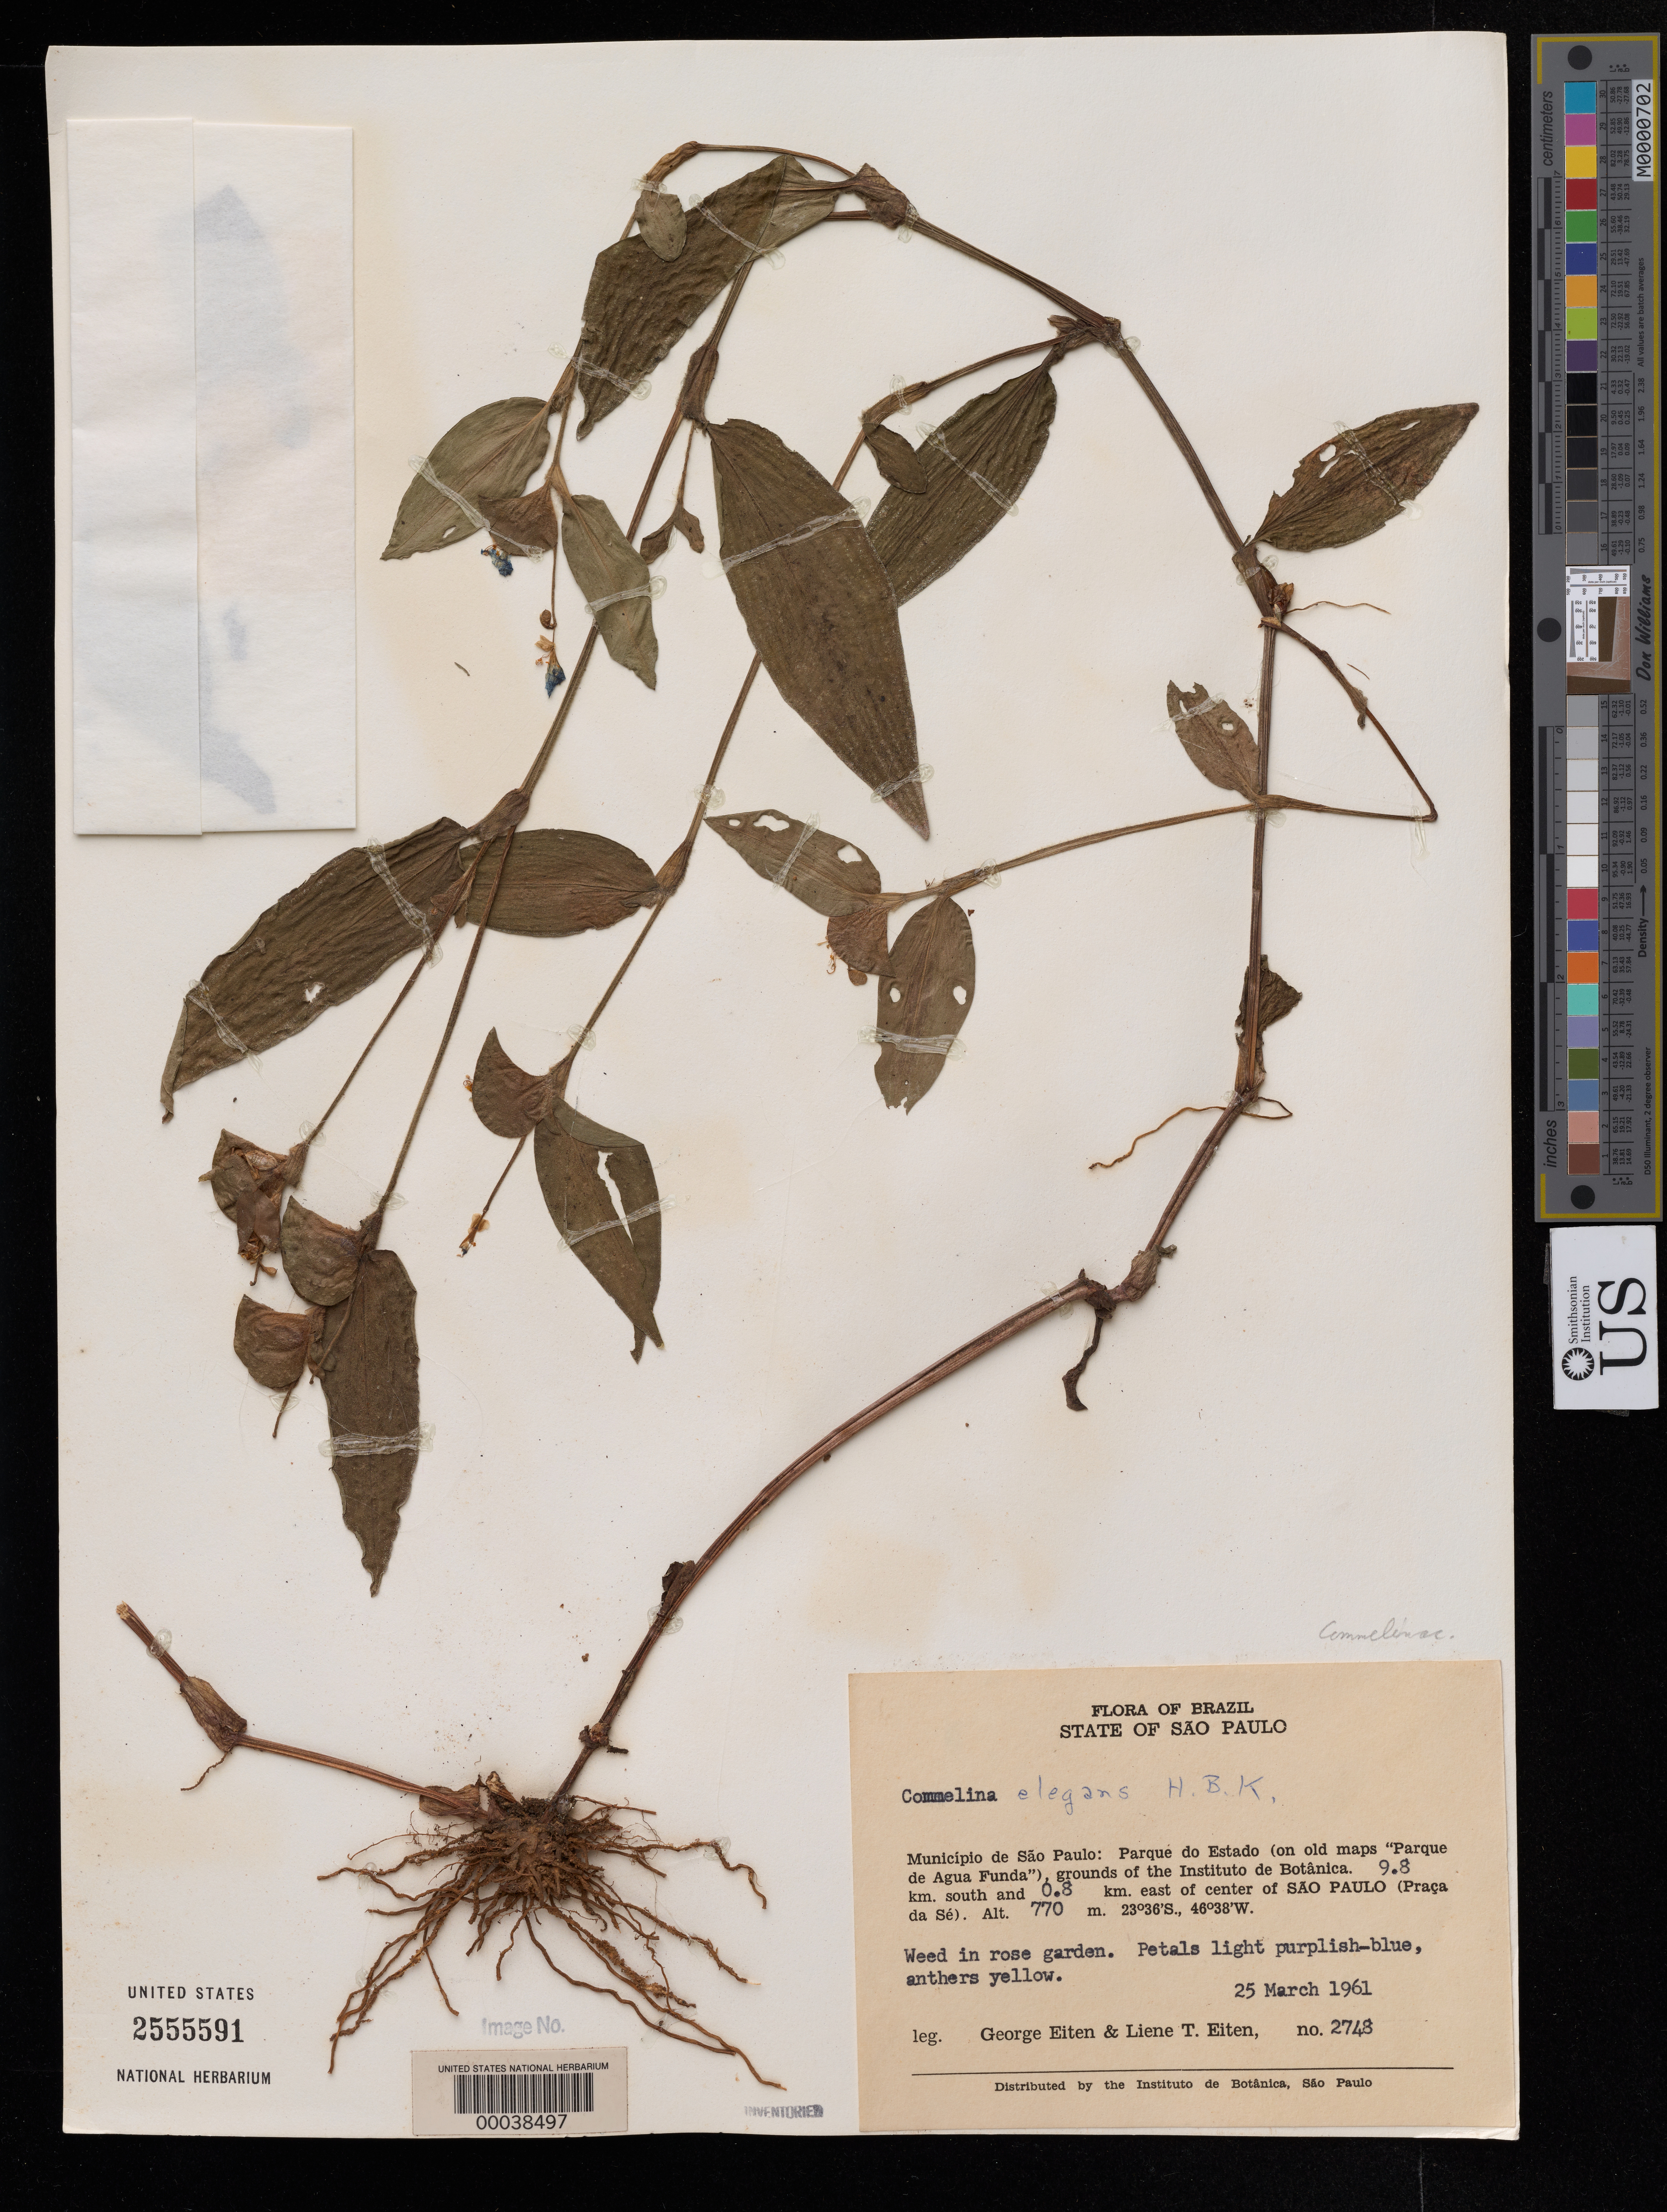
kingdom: Plantae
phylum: Tracheophyta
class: Liliopsida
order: Commelinales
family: Commelinaceae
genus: Commelina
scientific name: Commelina erecta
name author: L.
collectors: G. Eiten & L. T. Eiten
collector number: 2748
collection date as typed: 25 Mar 1961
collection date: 1961-03-25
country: Brazil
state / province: São Paulo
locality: Grounds of the instituto de botanica, parque do estado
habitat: Rose garden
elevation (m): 770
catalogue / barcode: US 2555591